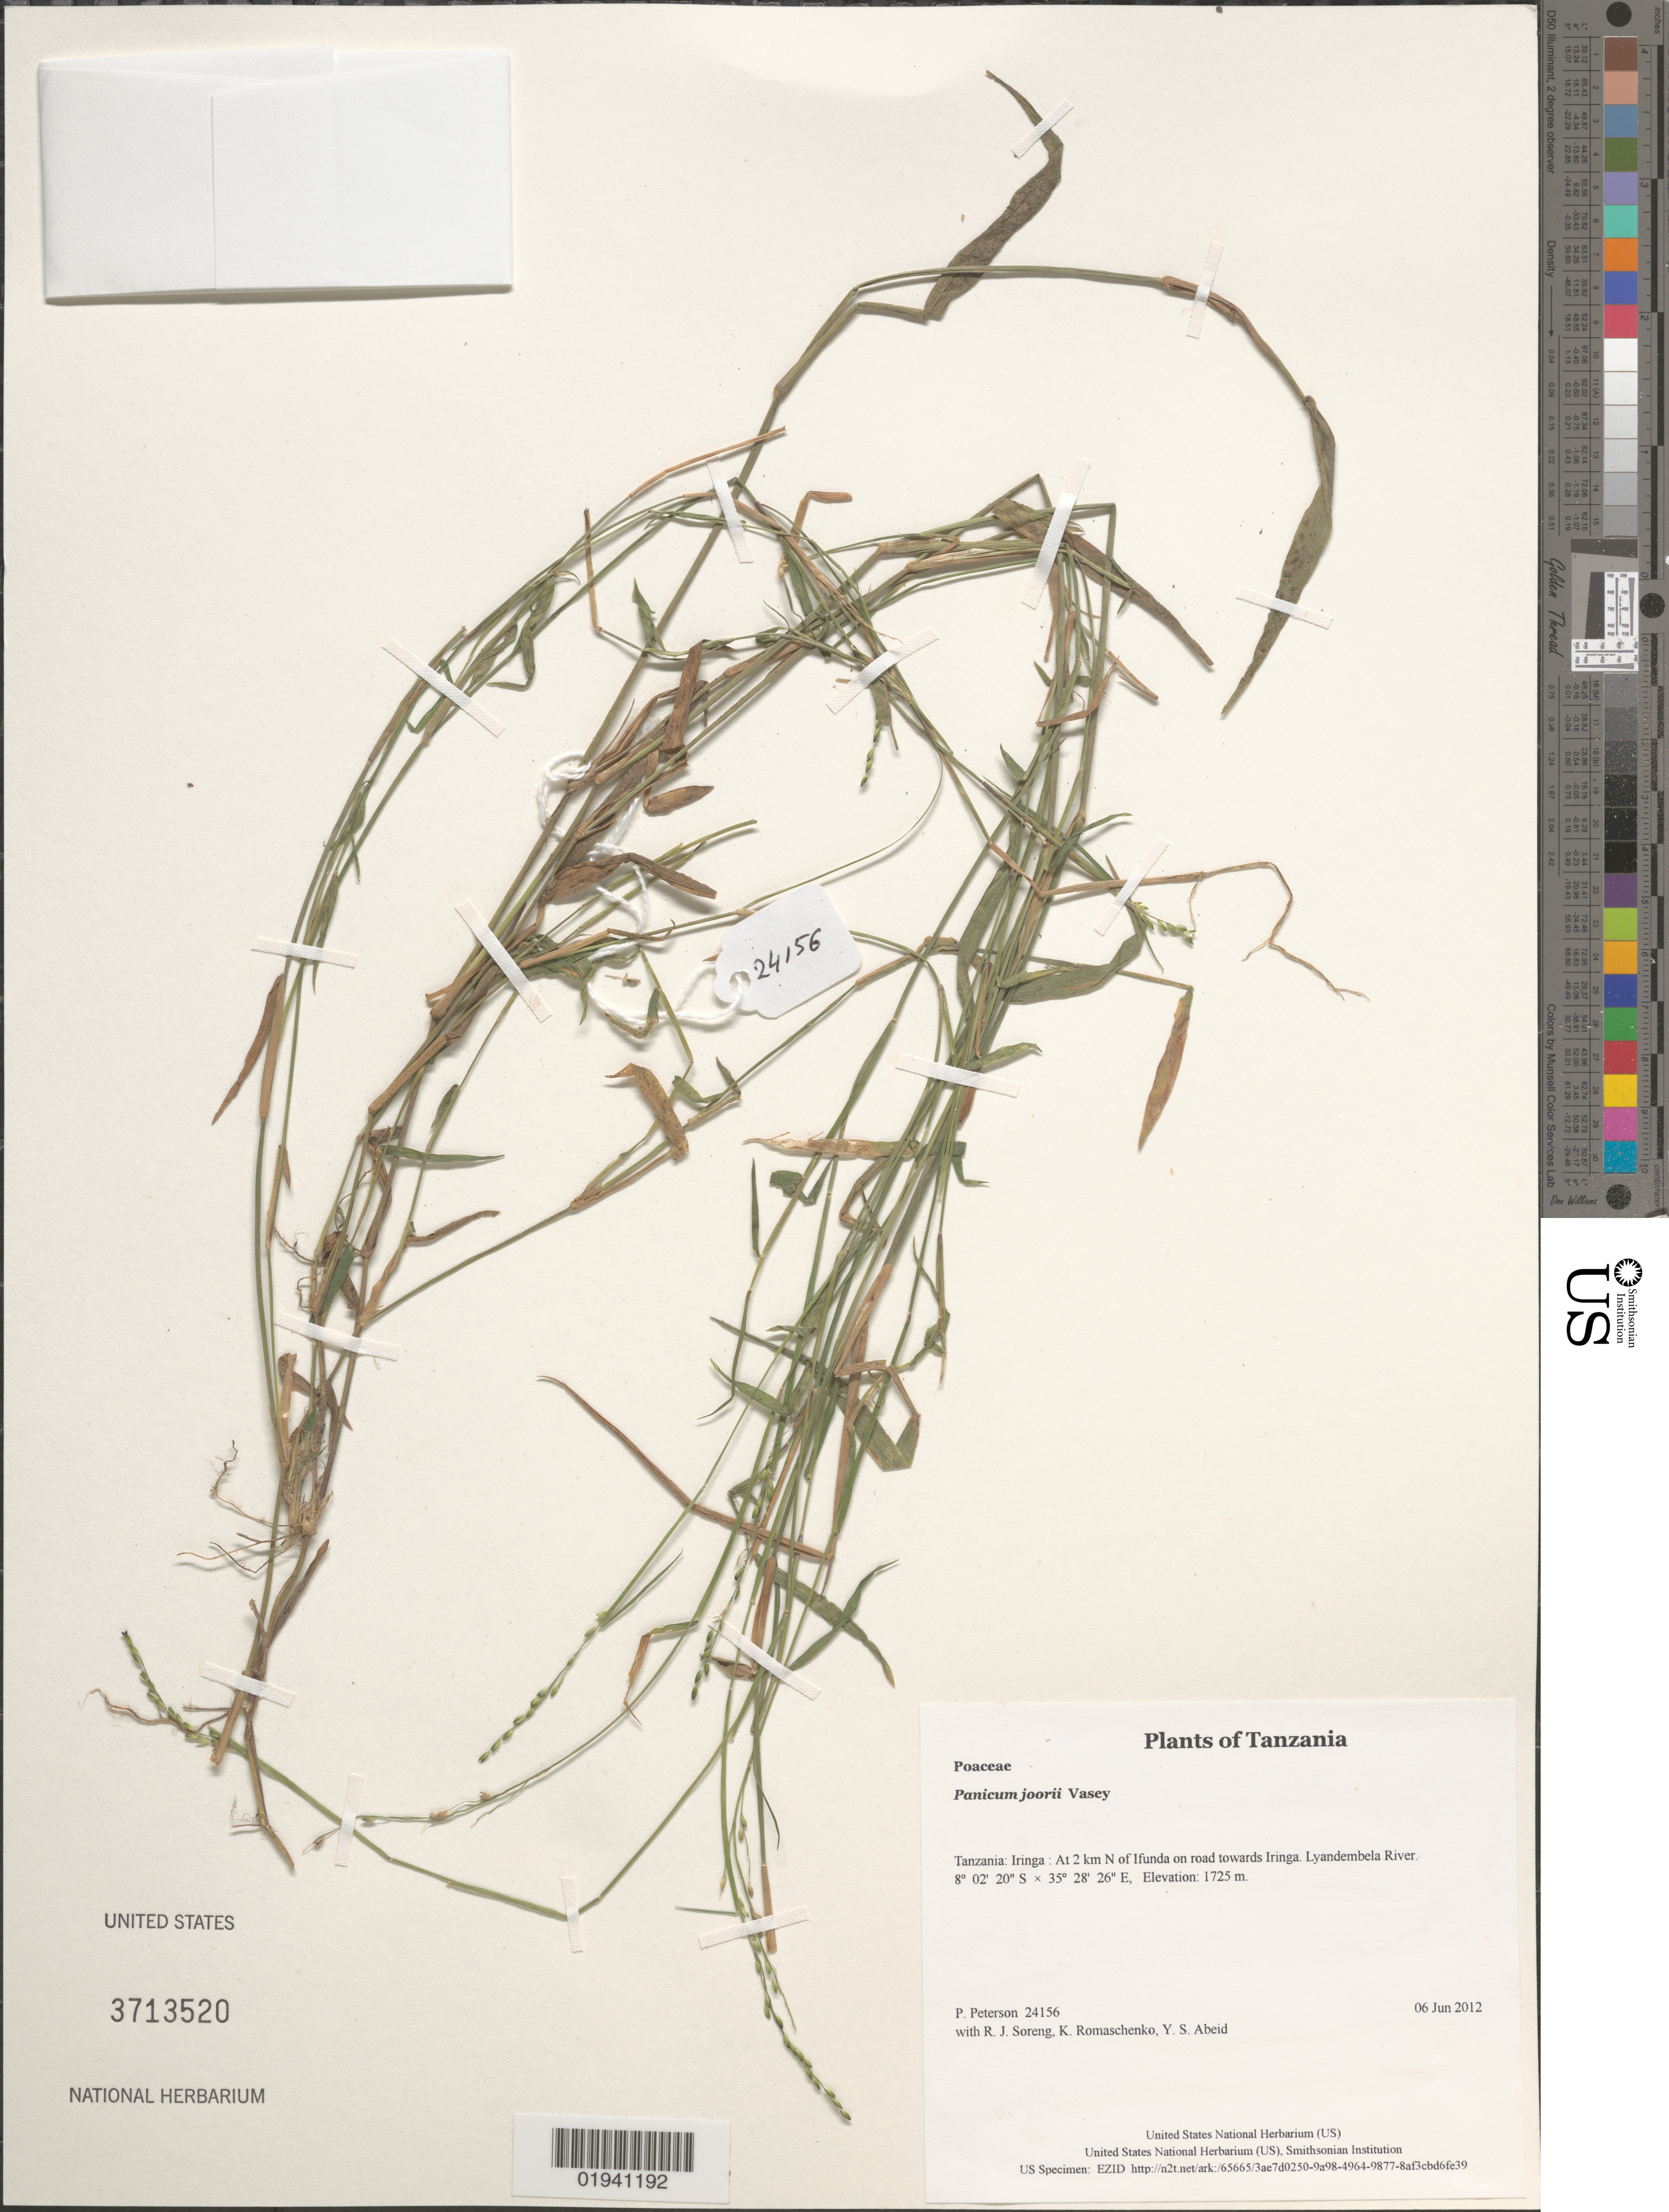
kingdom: Plantae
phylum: Tracheophyta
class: Liliopsida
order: Poales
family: Poaceae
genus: Panicum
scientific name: Panicum sp.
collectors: P. M. Peterson, R. J. Soreng, K. Romaschenko & Y. Abeid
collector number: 24156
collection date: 2012-06-06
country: Tanzania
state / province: Iringa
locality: At 2 km N of Ifunda on road towards Iringa. Lyandembela River.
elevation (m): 1725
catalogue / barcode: US 3713520